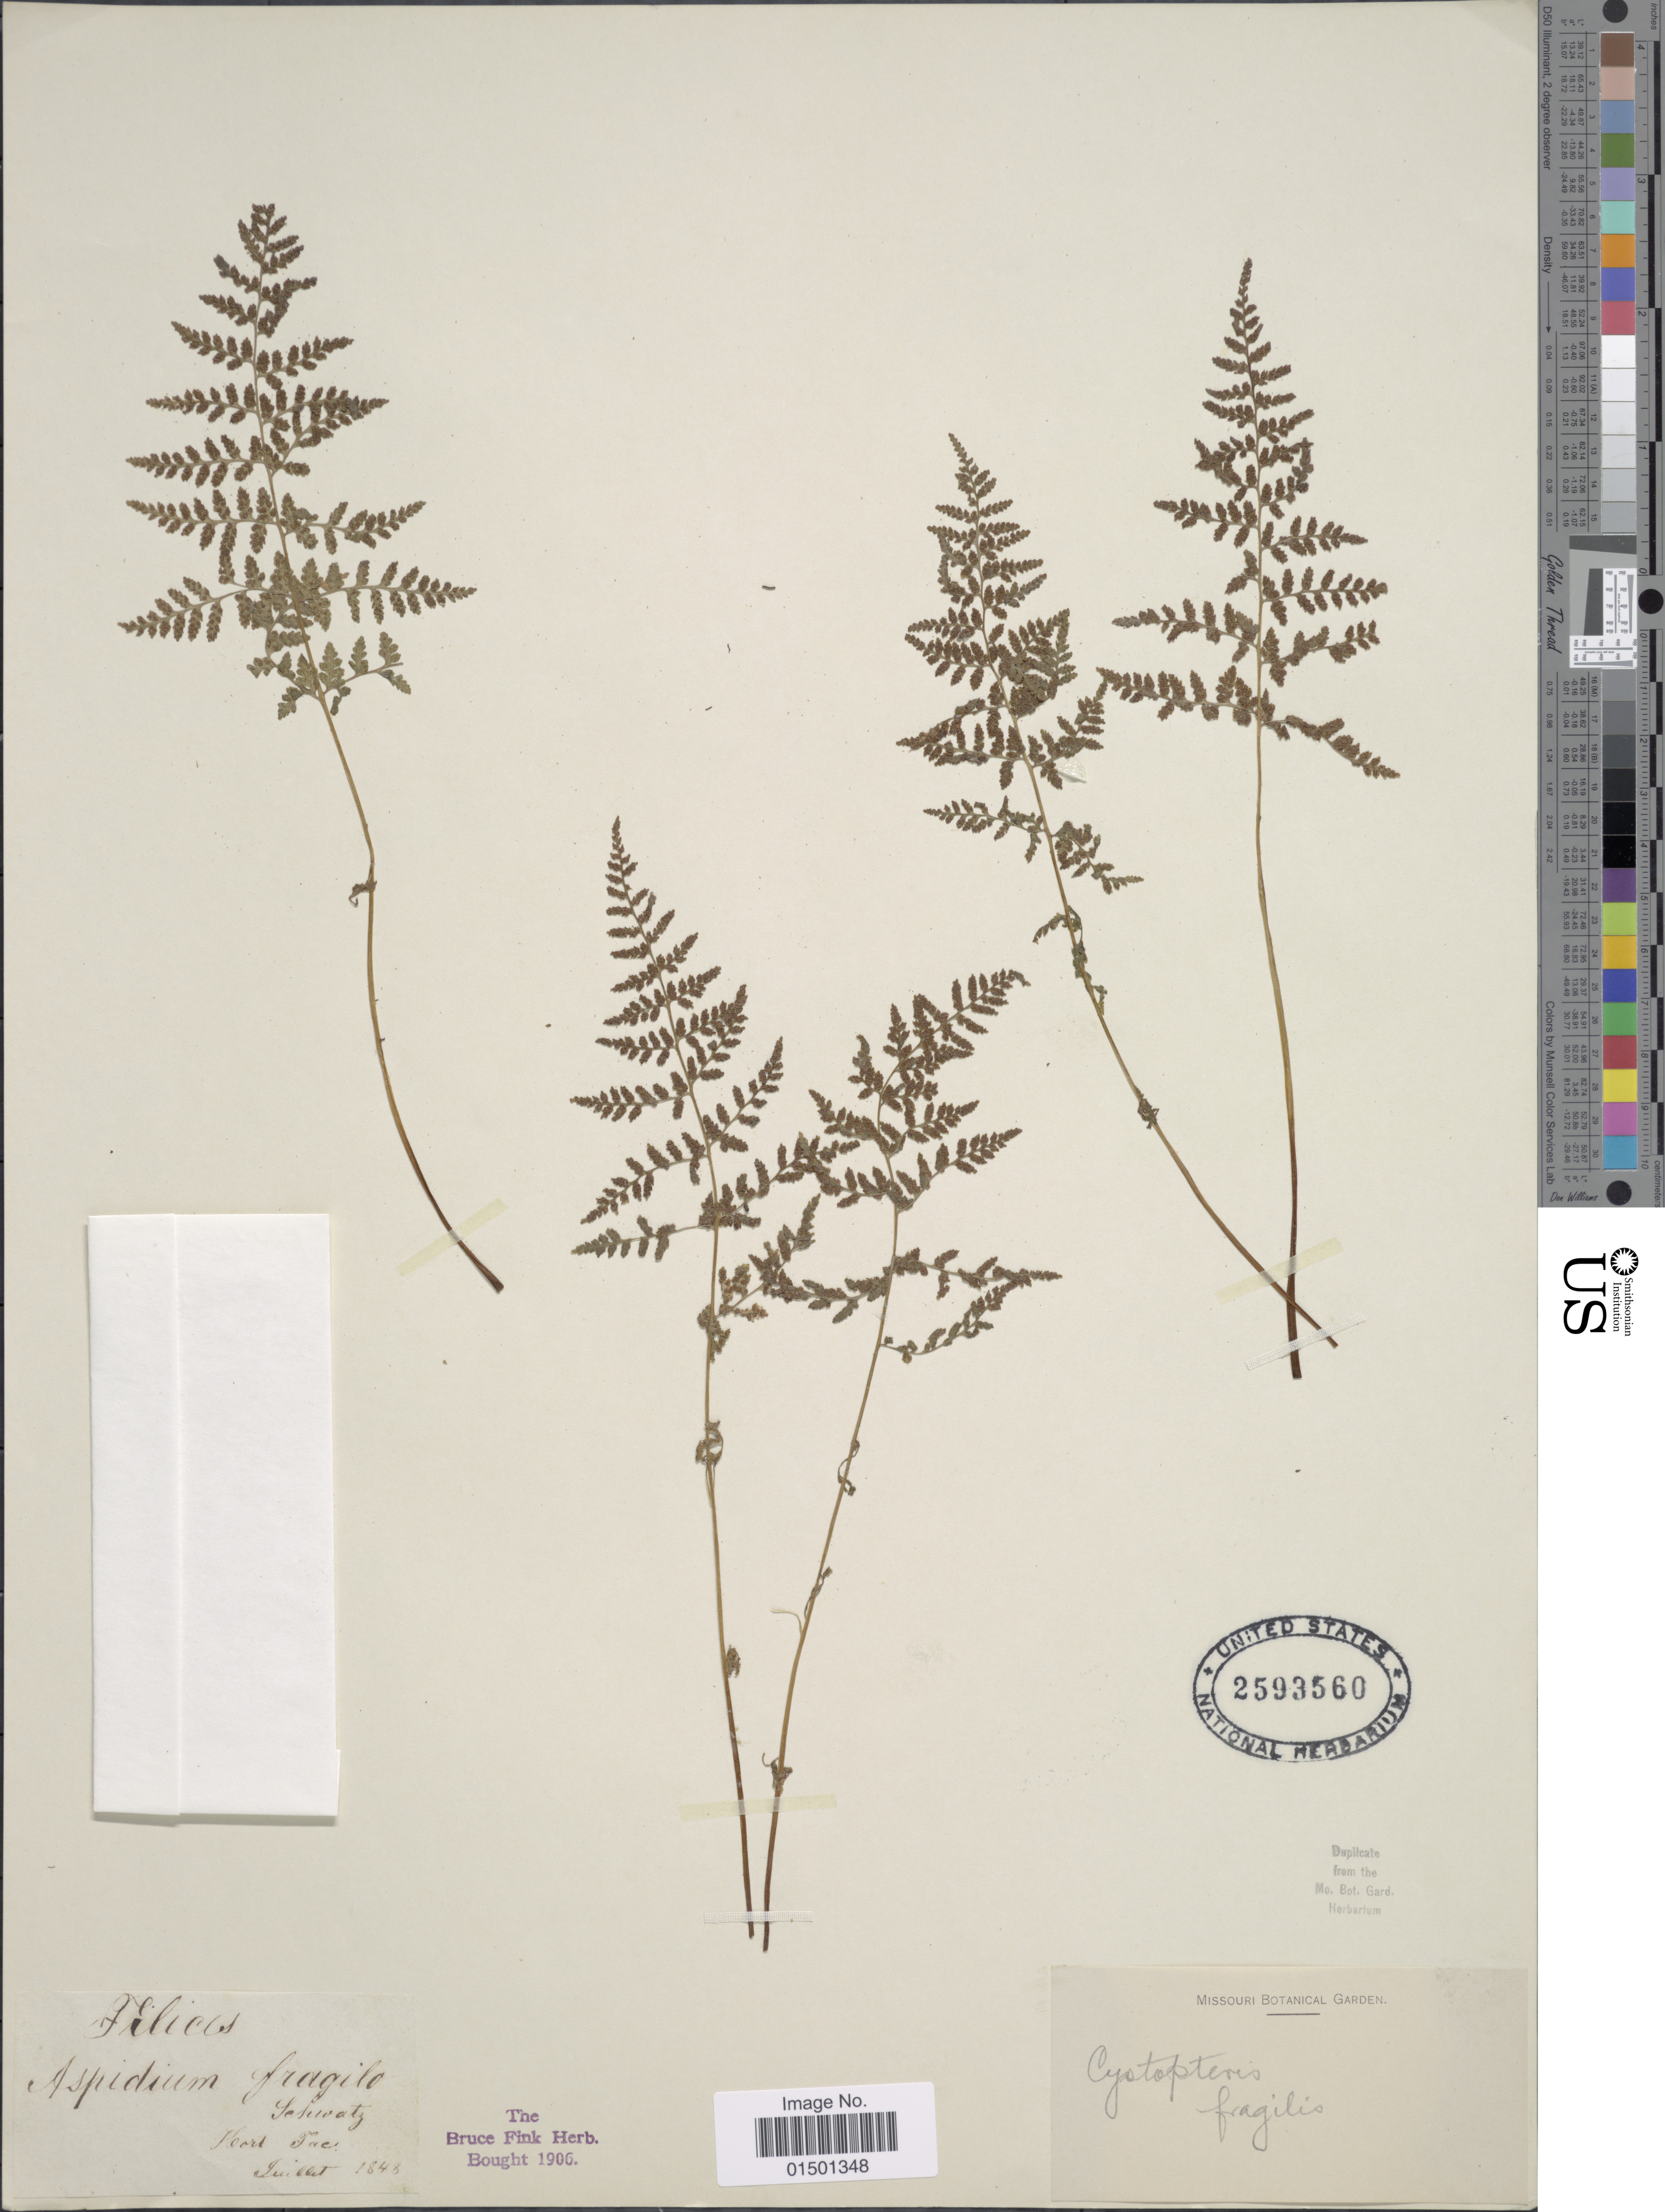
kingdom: Plantae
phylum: Tracheophyta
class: Polypodiopsida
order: Polypodiales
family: Cystopteridaceae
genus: Cystopteris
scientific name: Cystopteris dickieana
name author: R. Sim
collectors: T. Heart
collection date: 1843-07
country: Germany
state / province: Sachsen-Anhalt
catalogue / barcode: US 2593560